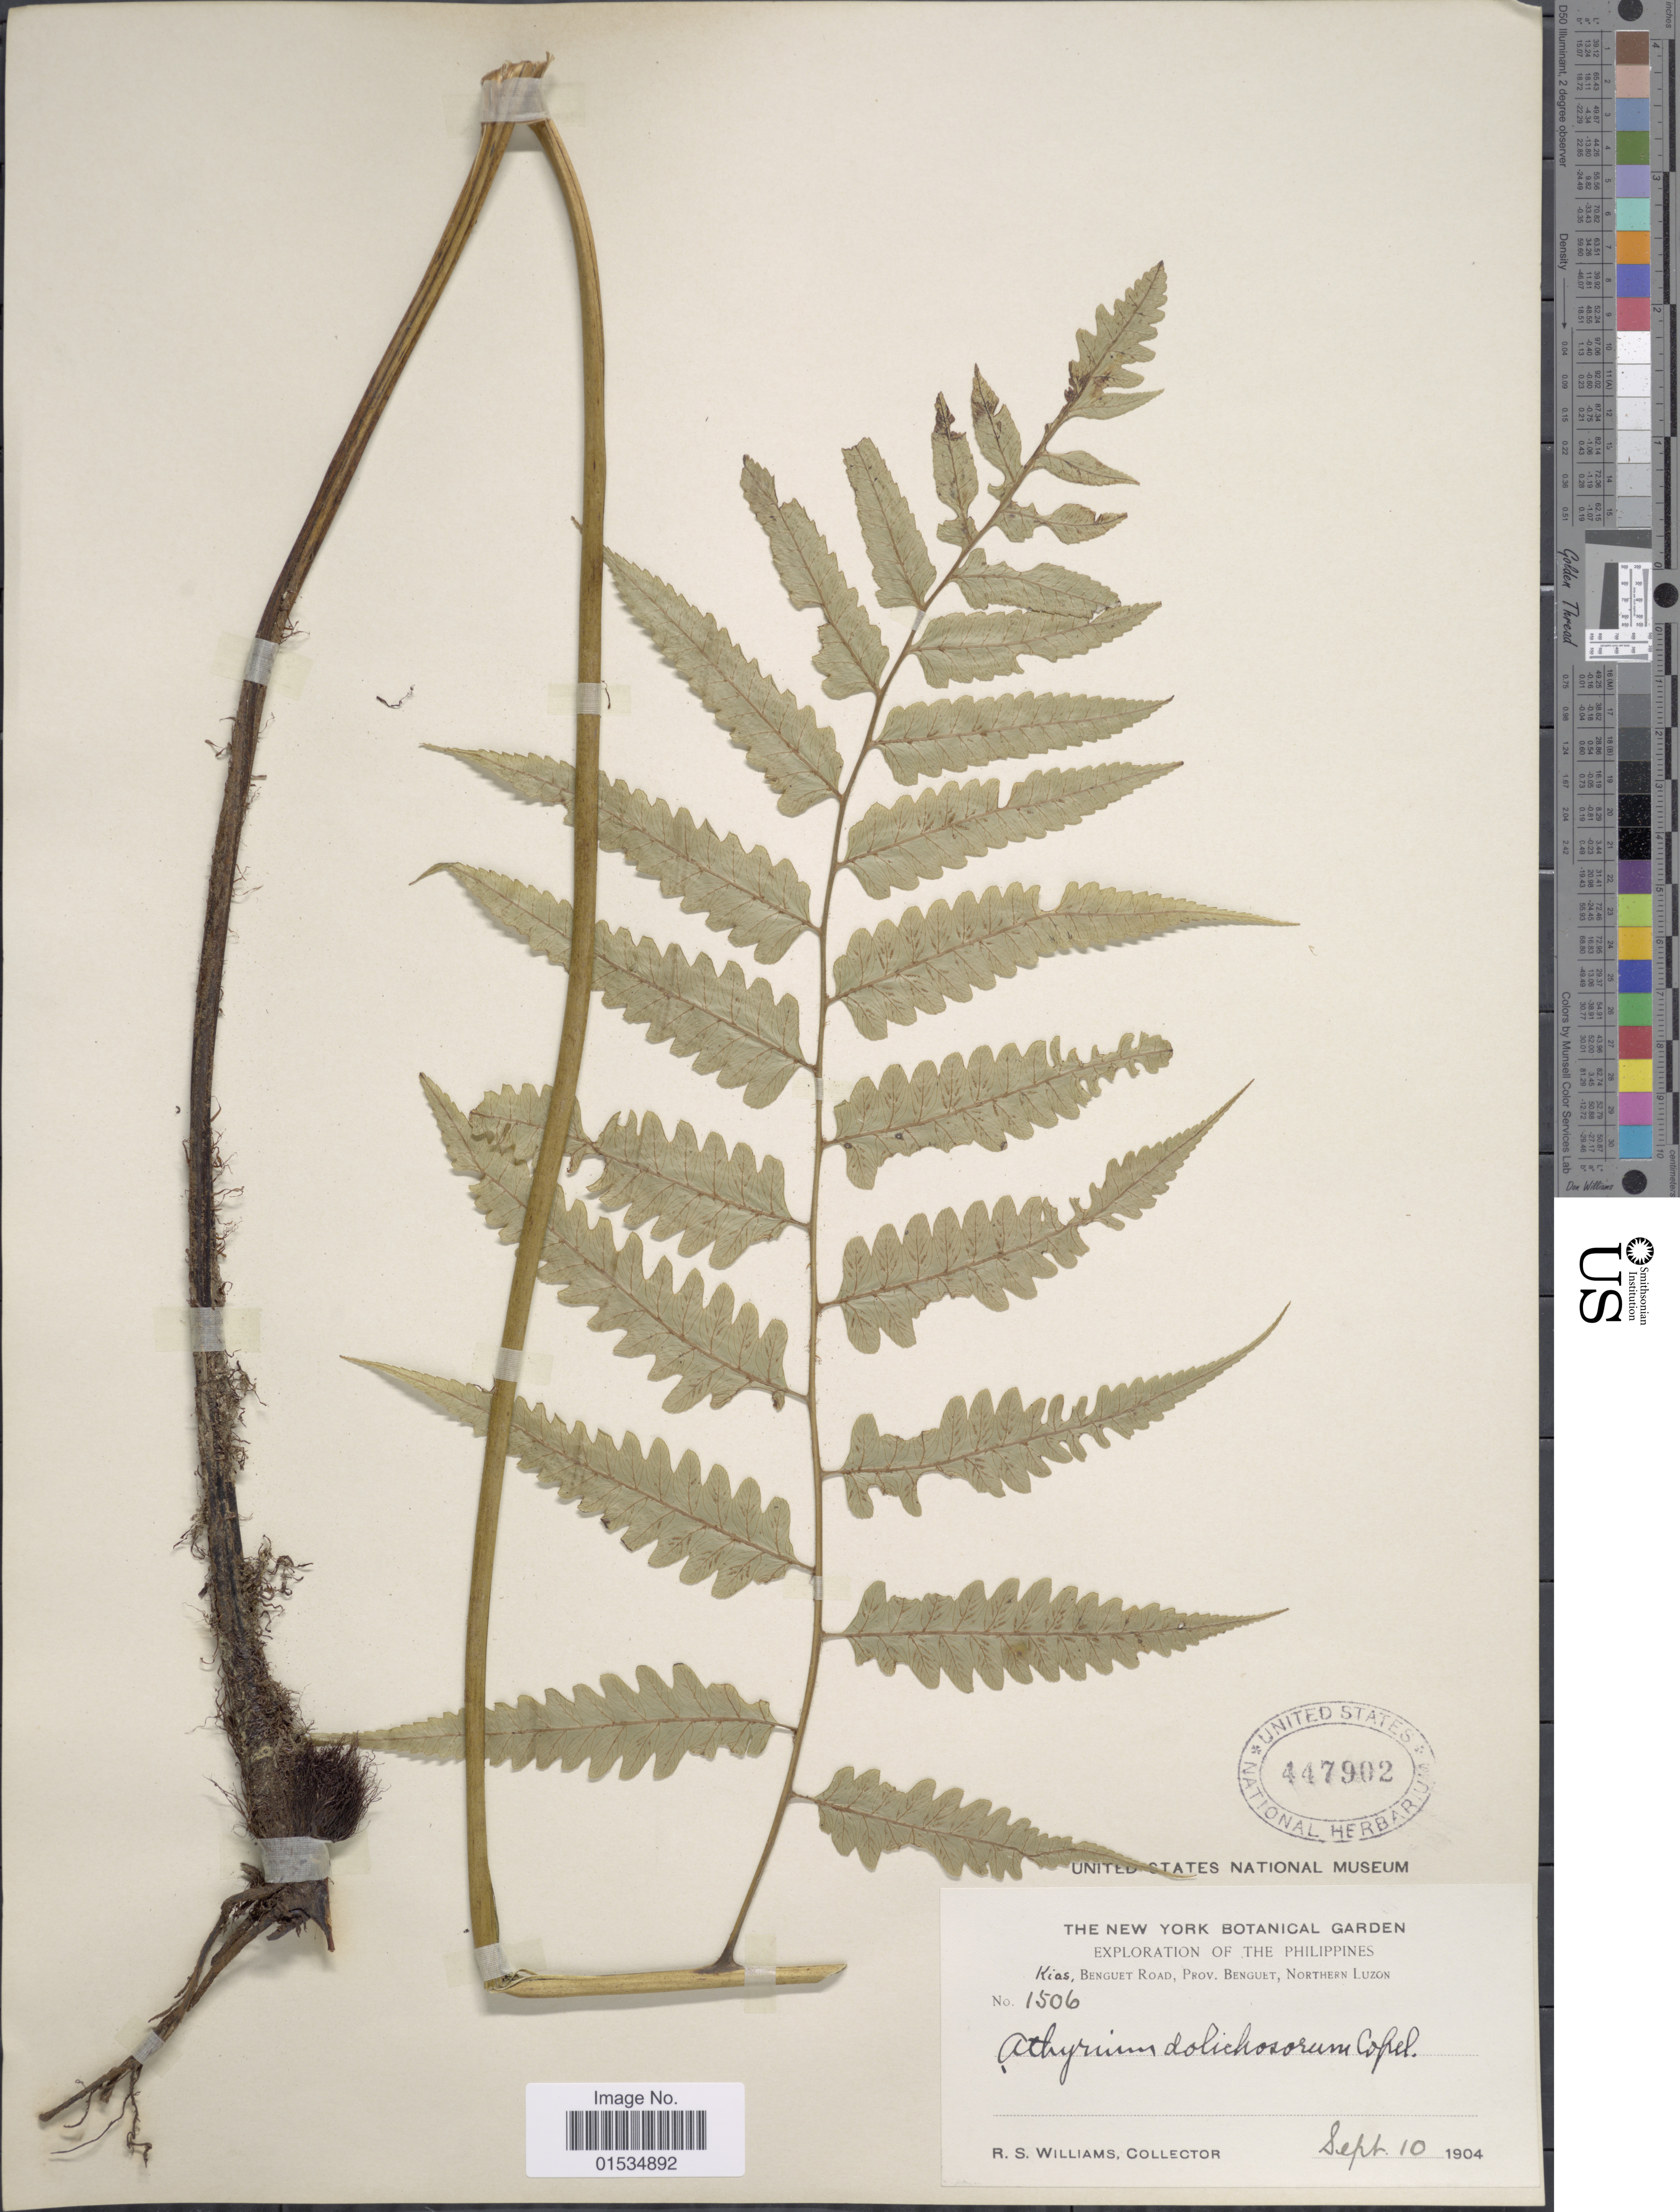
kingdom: Plantae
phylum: Tracheophyta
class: Polypodiopsida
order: Polypodiales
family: Athyriaceae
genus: Diplazium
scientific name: Diplazium dolichosorum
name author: Copel.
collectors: R. S. Williams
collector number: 1506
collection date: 1904-09-10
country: Philippines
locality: Kias, Benguet Road, Prov. Benguet, Northern Luzon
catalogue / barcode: US 447902